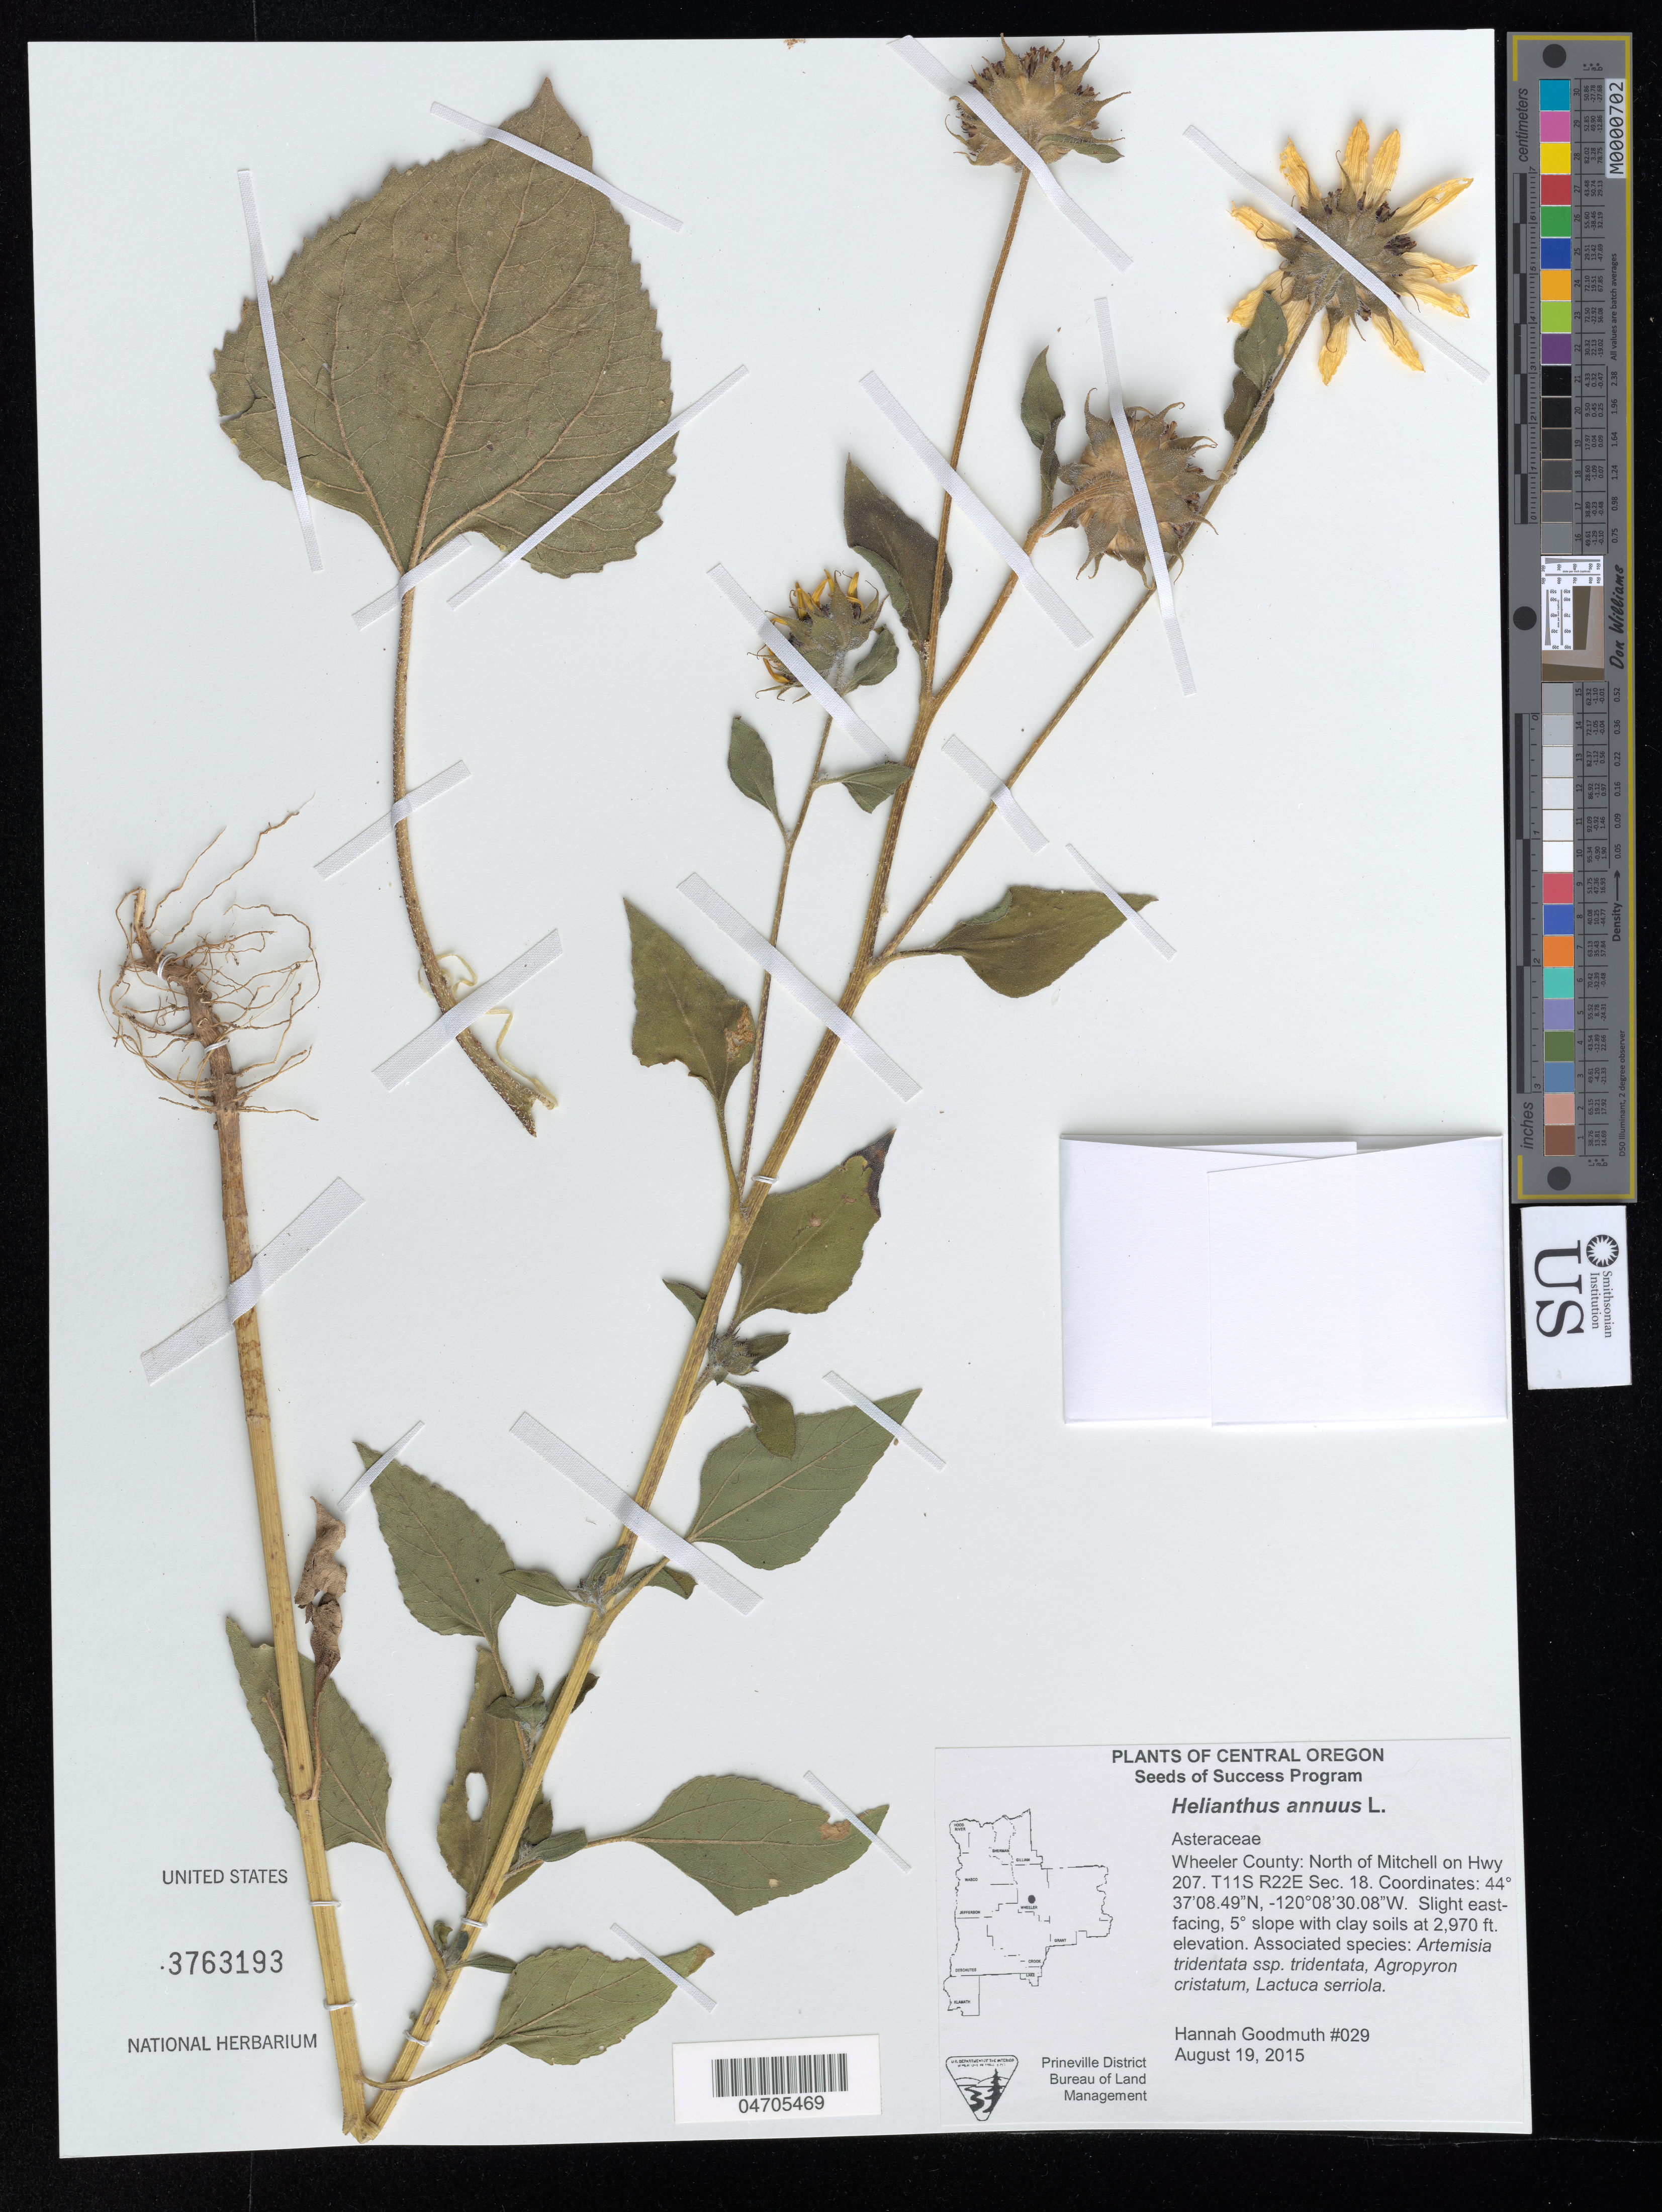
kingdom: Plantae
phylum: Tracheophyta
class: Magnoliopsida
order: Asterales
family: Asteraceae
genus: Helianthus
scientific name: Helianthus annuus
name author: L.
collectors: H. Goodmuth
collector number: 029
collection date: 2015-08-19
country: United States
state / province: Oregon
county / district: Wheeler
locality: Central Oregon. Wheeler County: North of Mitchell on Hwy 207. T11S R22E Sec. 18.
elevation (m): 905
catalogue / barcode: US 3763193